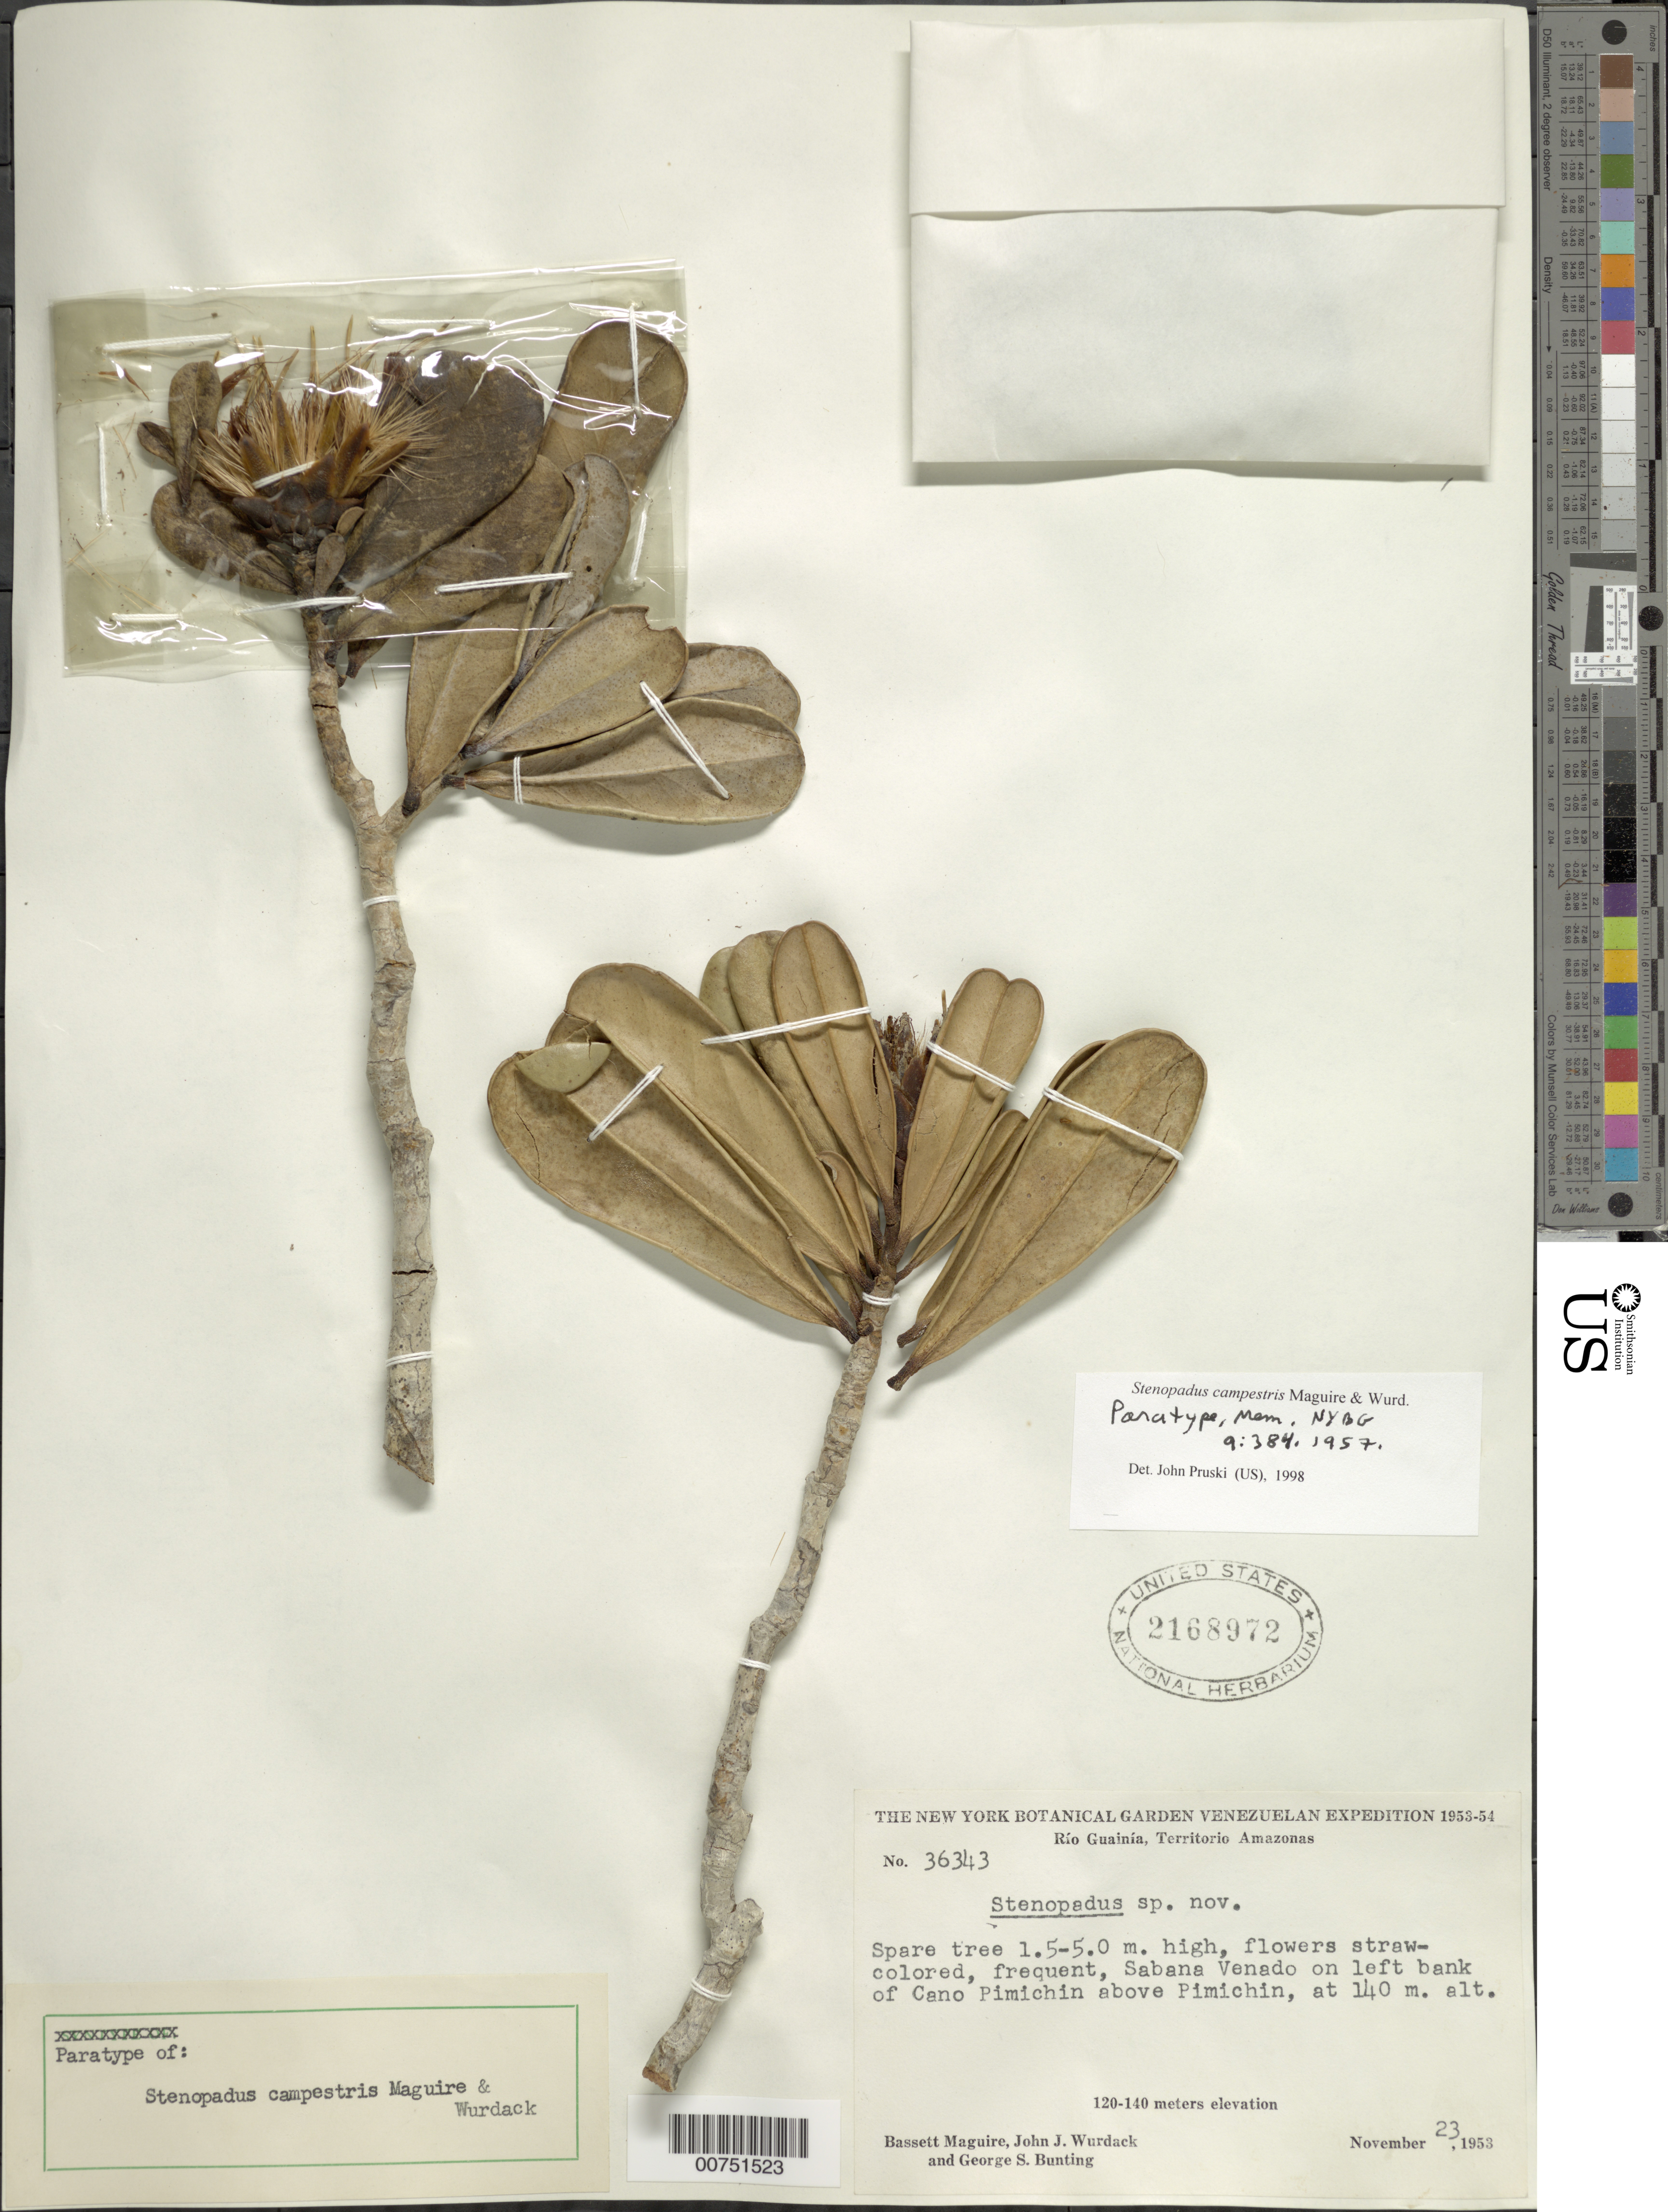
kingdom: Plantae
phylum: Tracheophyta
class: Magnoliopsida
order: Asterales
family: Asteraceae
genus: Stenopadus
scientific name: Stenopadus campestris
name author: Maguire & Wurdack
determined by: Pruski, J. F.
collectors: B. Maguire, J. J. Wurdack & G. S. Bunting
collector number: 36343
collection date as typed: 23-Nov-53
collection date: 1953-11-23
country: Venezuela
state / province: Amazonas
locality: Río Guainía, Sabana El Venado, left bank Caño Pimichin, above Pimichin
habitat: Sabana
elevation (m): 120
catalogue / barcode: US 2168972